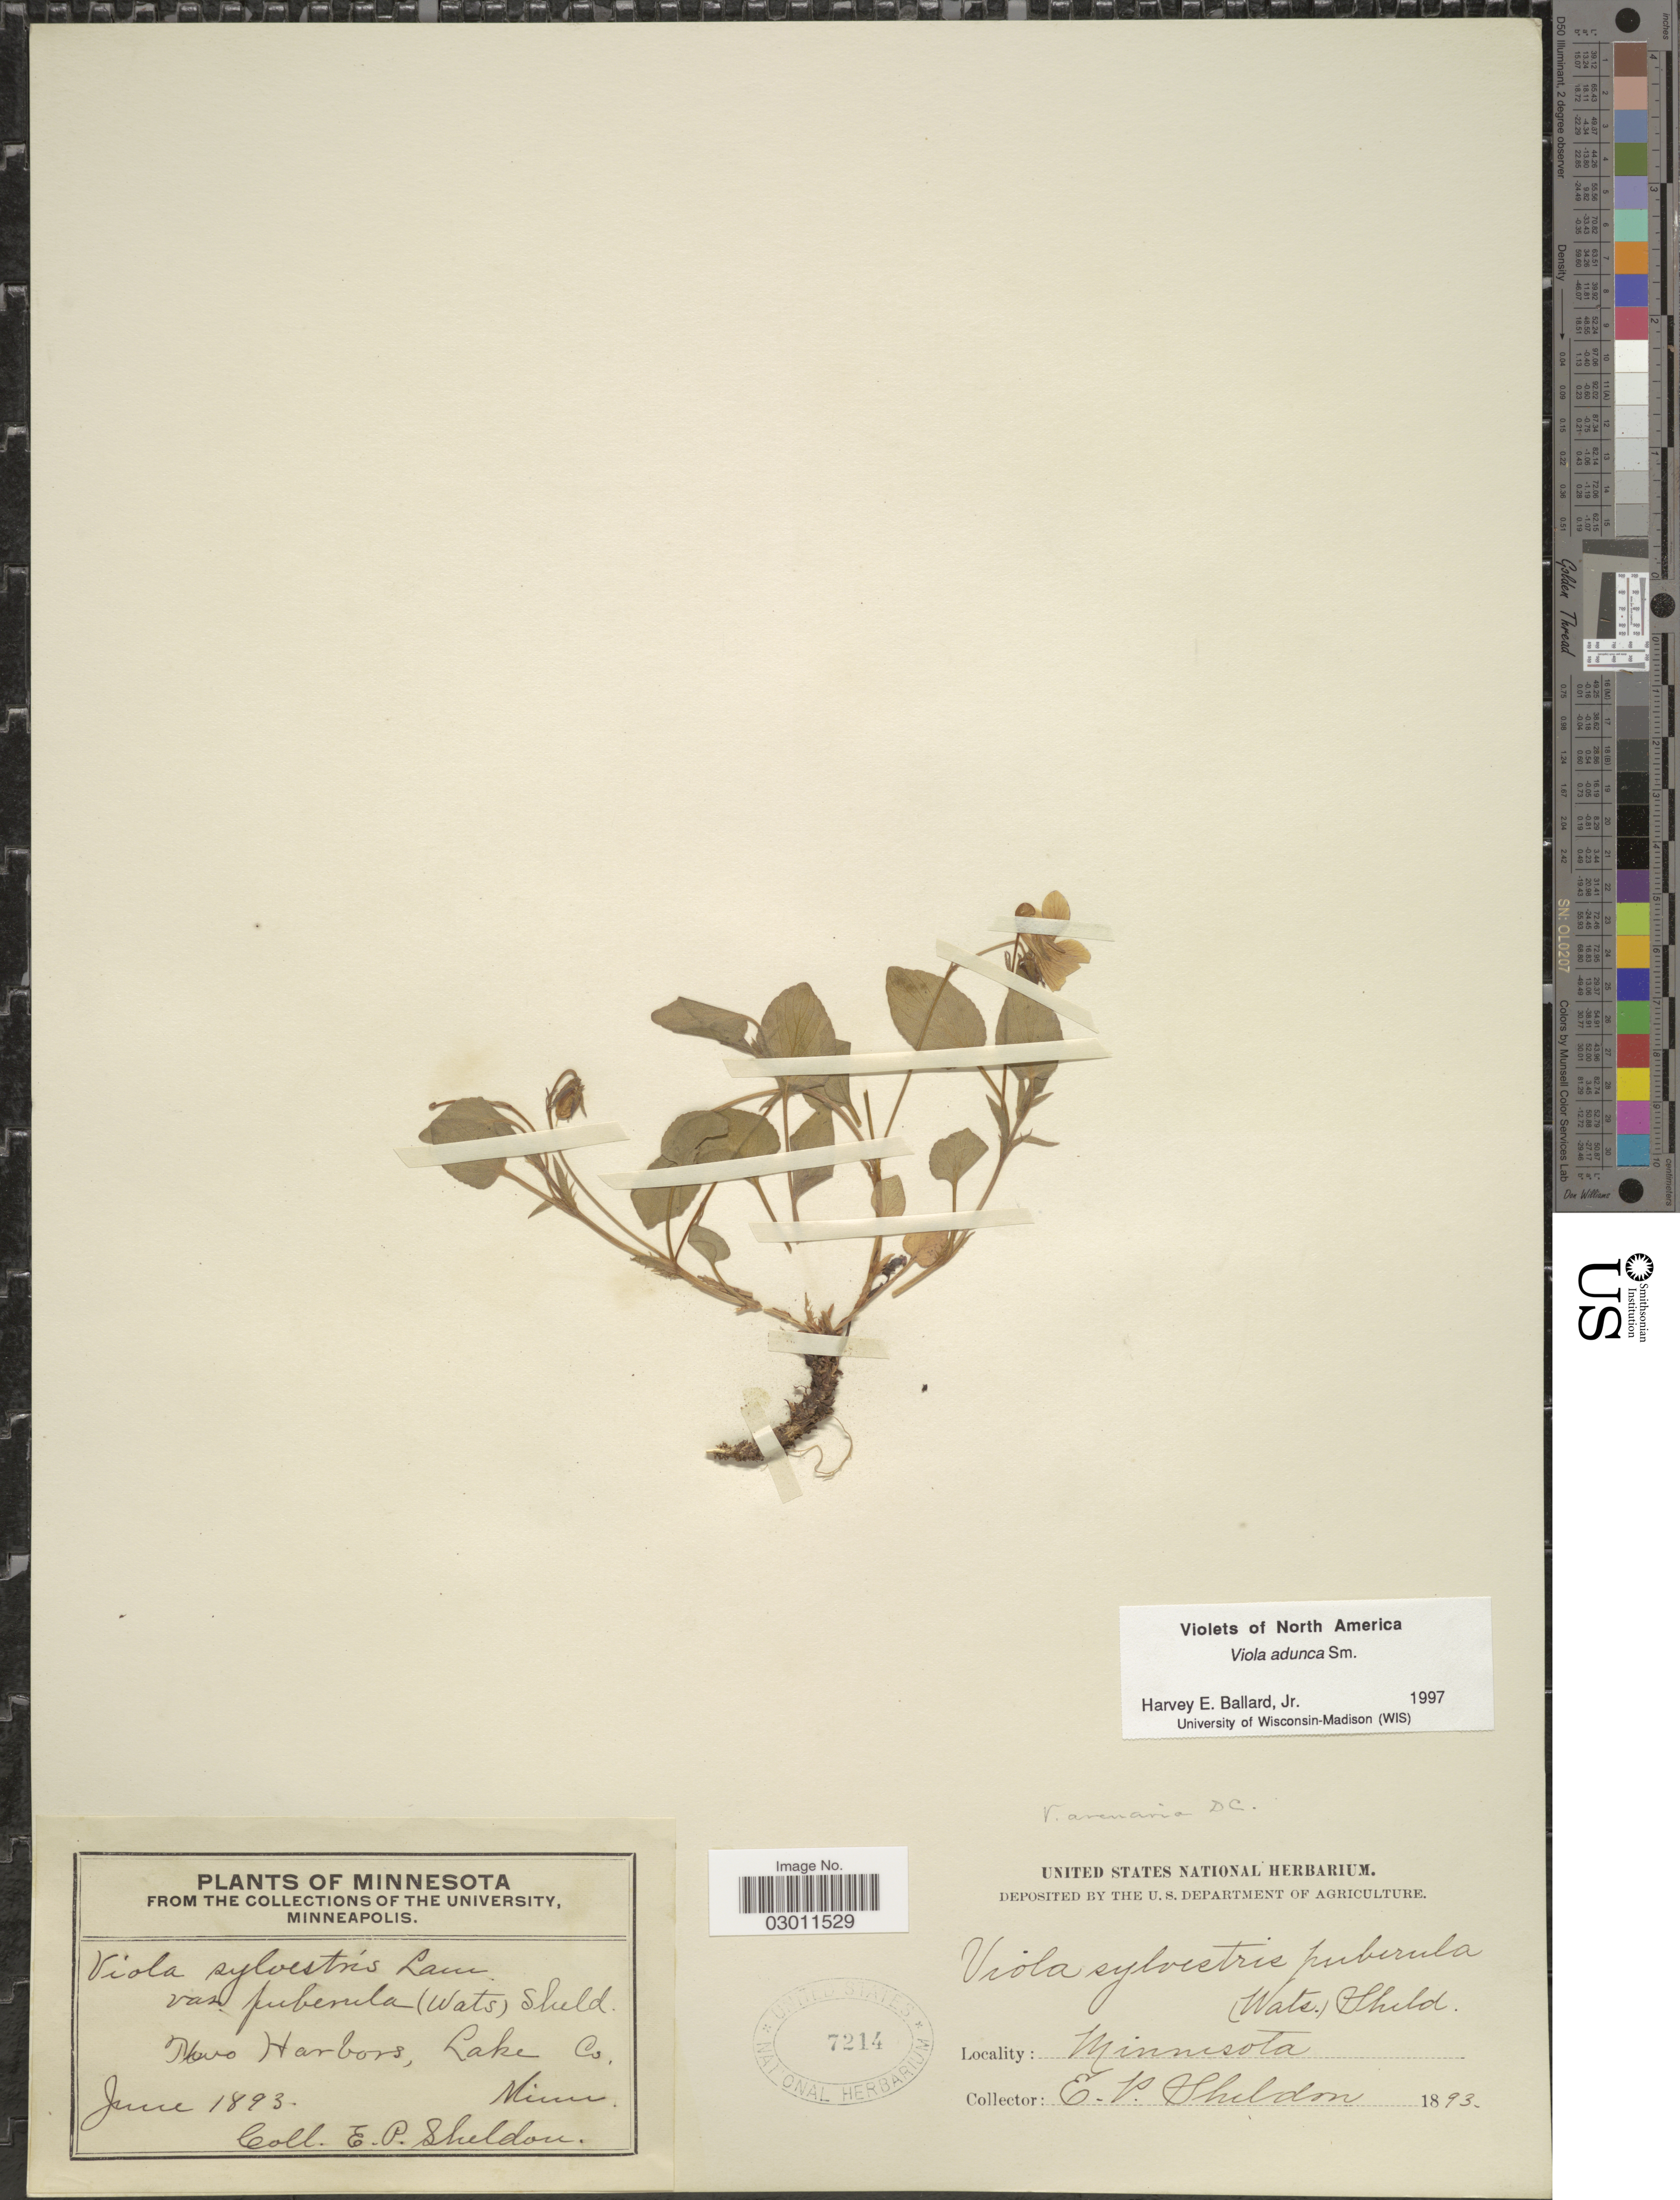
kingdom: Plantae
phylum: Tracheophyta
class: Magnoliopsida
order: Malpighiales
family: Violaceae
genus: Viola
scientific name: Viola adunca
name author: Sm.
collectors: E. P. Sheldon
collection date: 1893-06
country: United States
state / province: Minnesota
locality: Two Harbors, Lake Co.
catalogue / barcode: US 7214